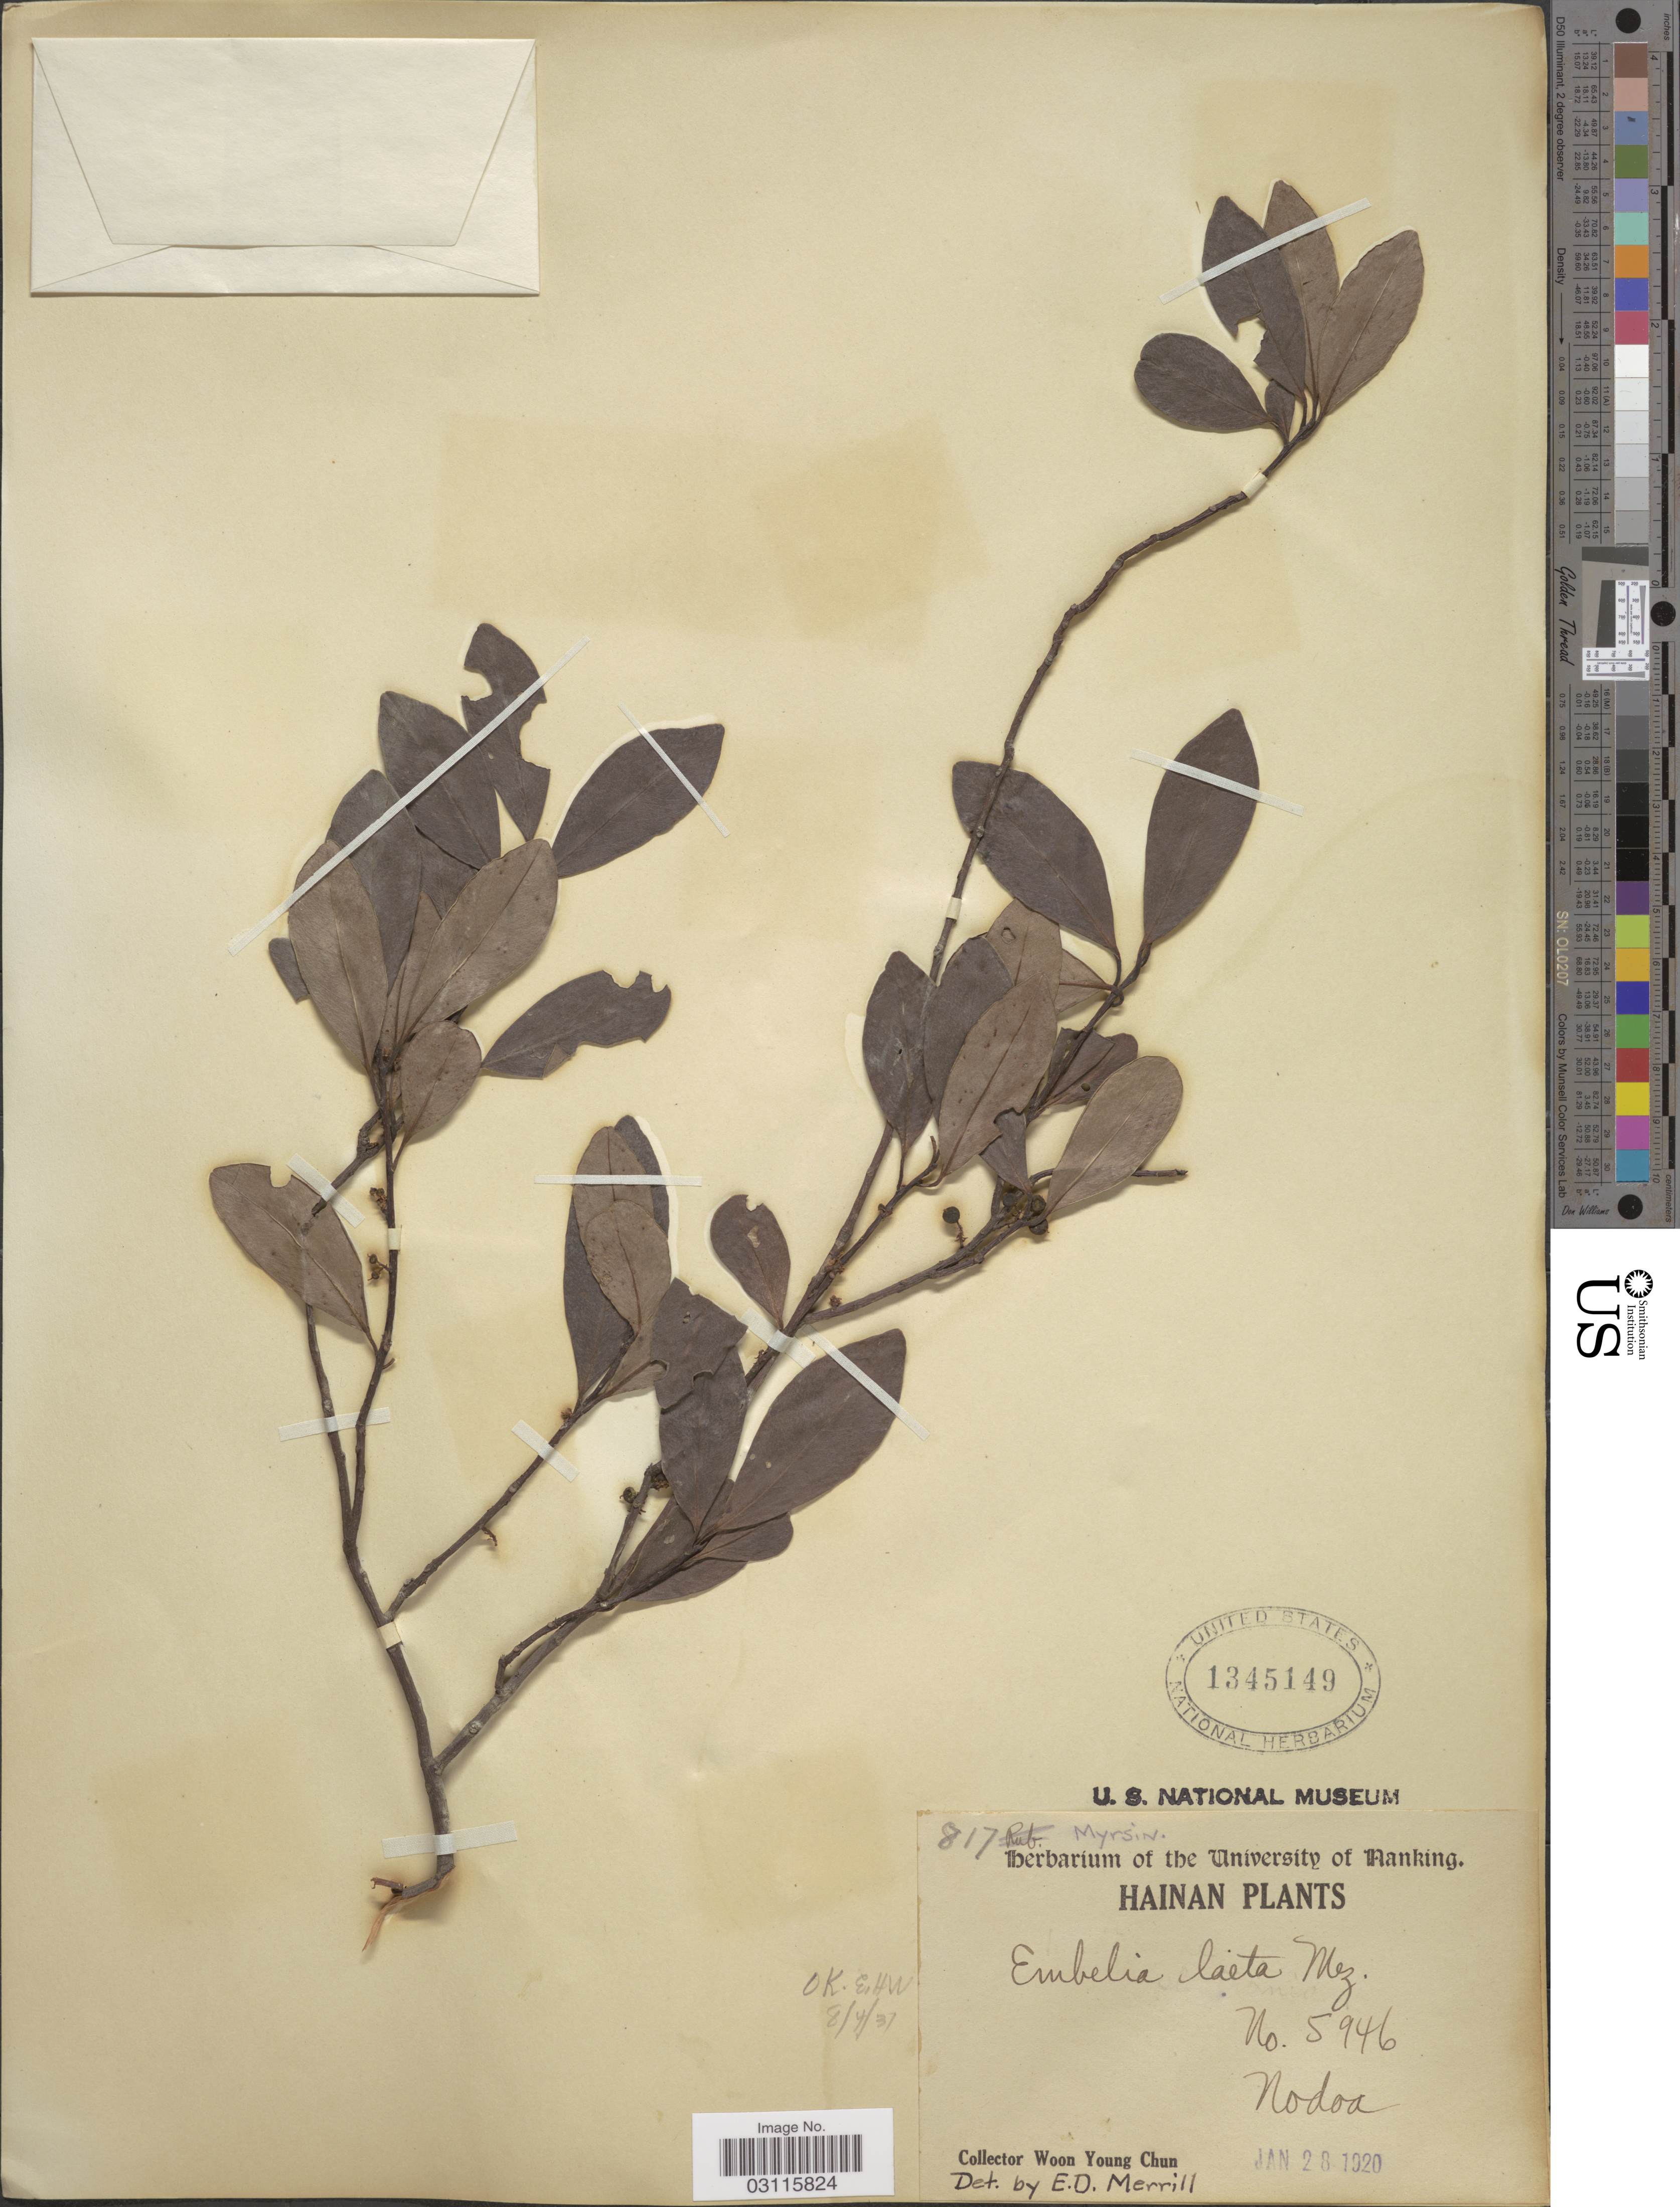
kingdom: Plantae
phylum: Tracheophyta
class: Magnoliopsida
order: Ericales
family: Primulaceae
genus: Embelia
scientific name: Embelia laeta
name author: (L.) Mez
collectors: W. Y. Chun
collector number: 817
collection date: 1920-01-28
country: China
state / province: Hainan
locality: Nodoa.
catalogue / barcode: US 1345149